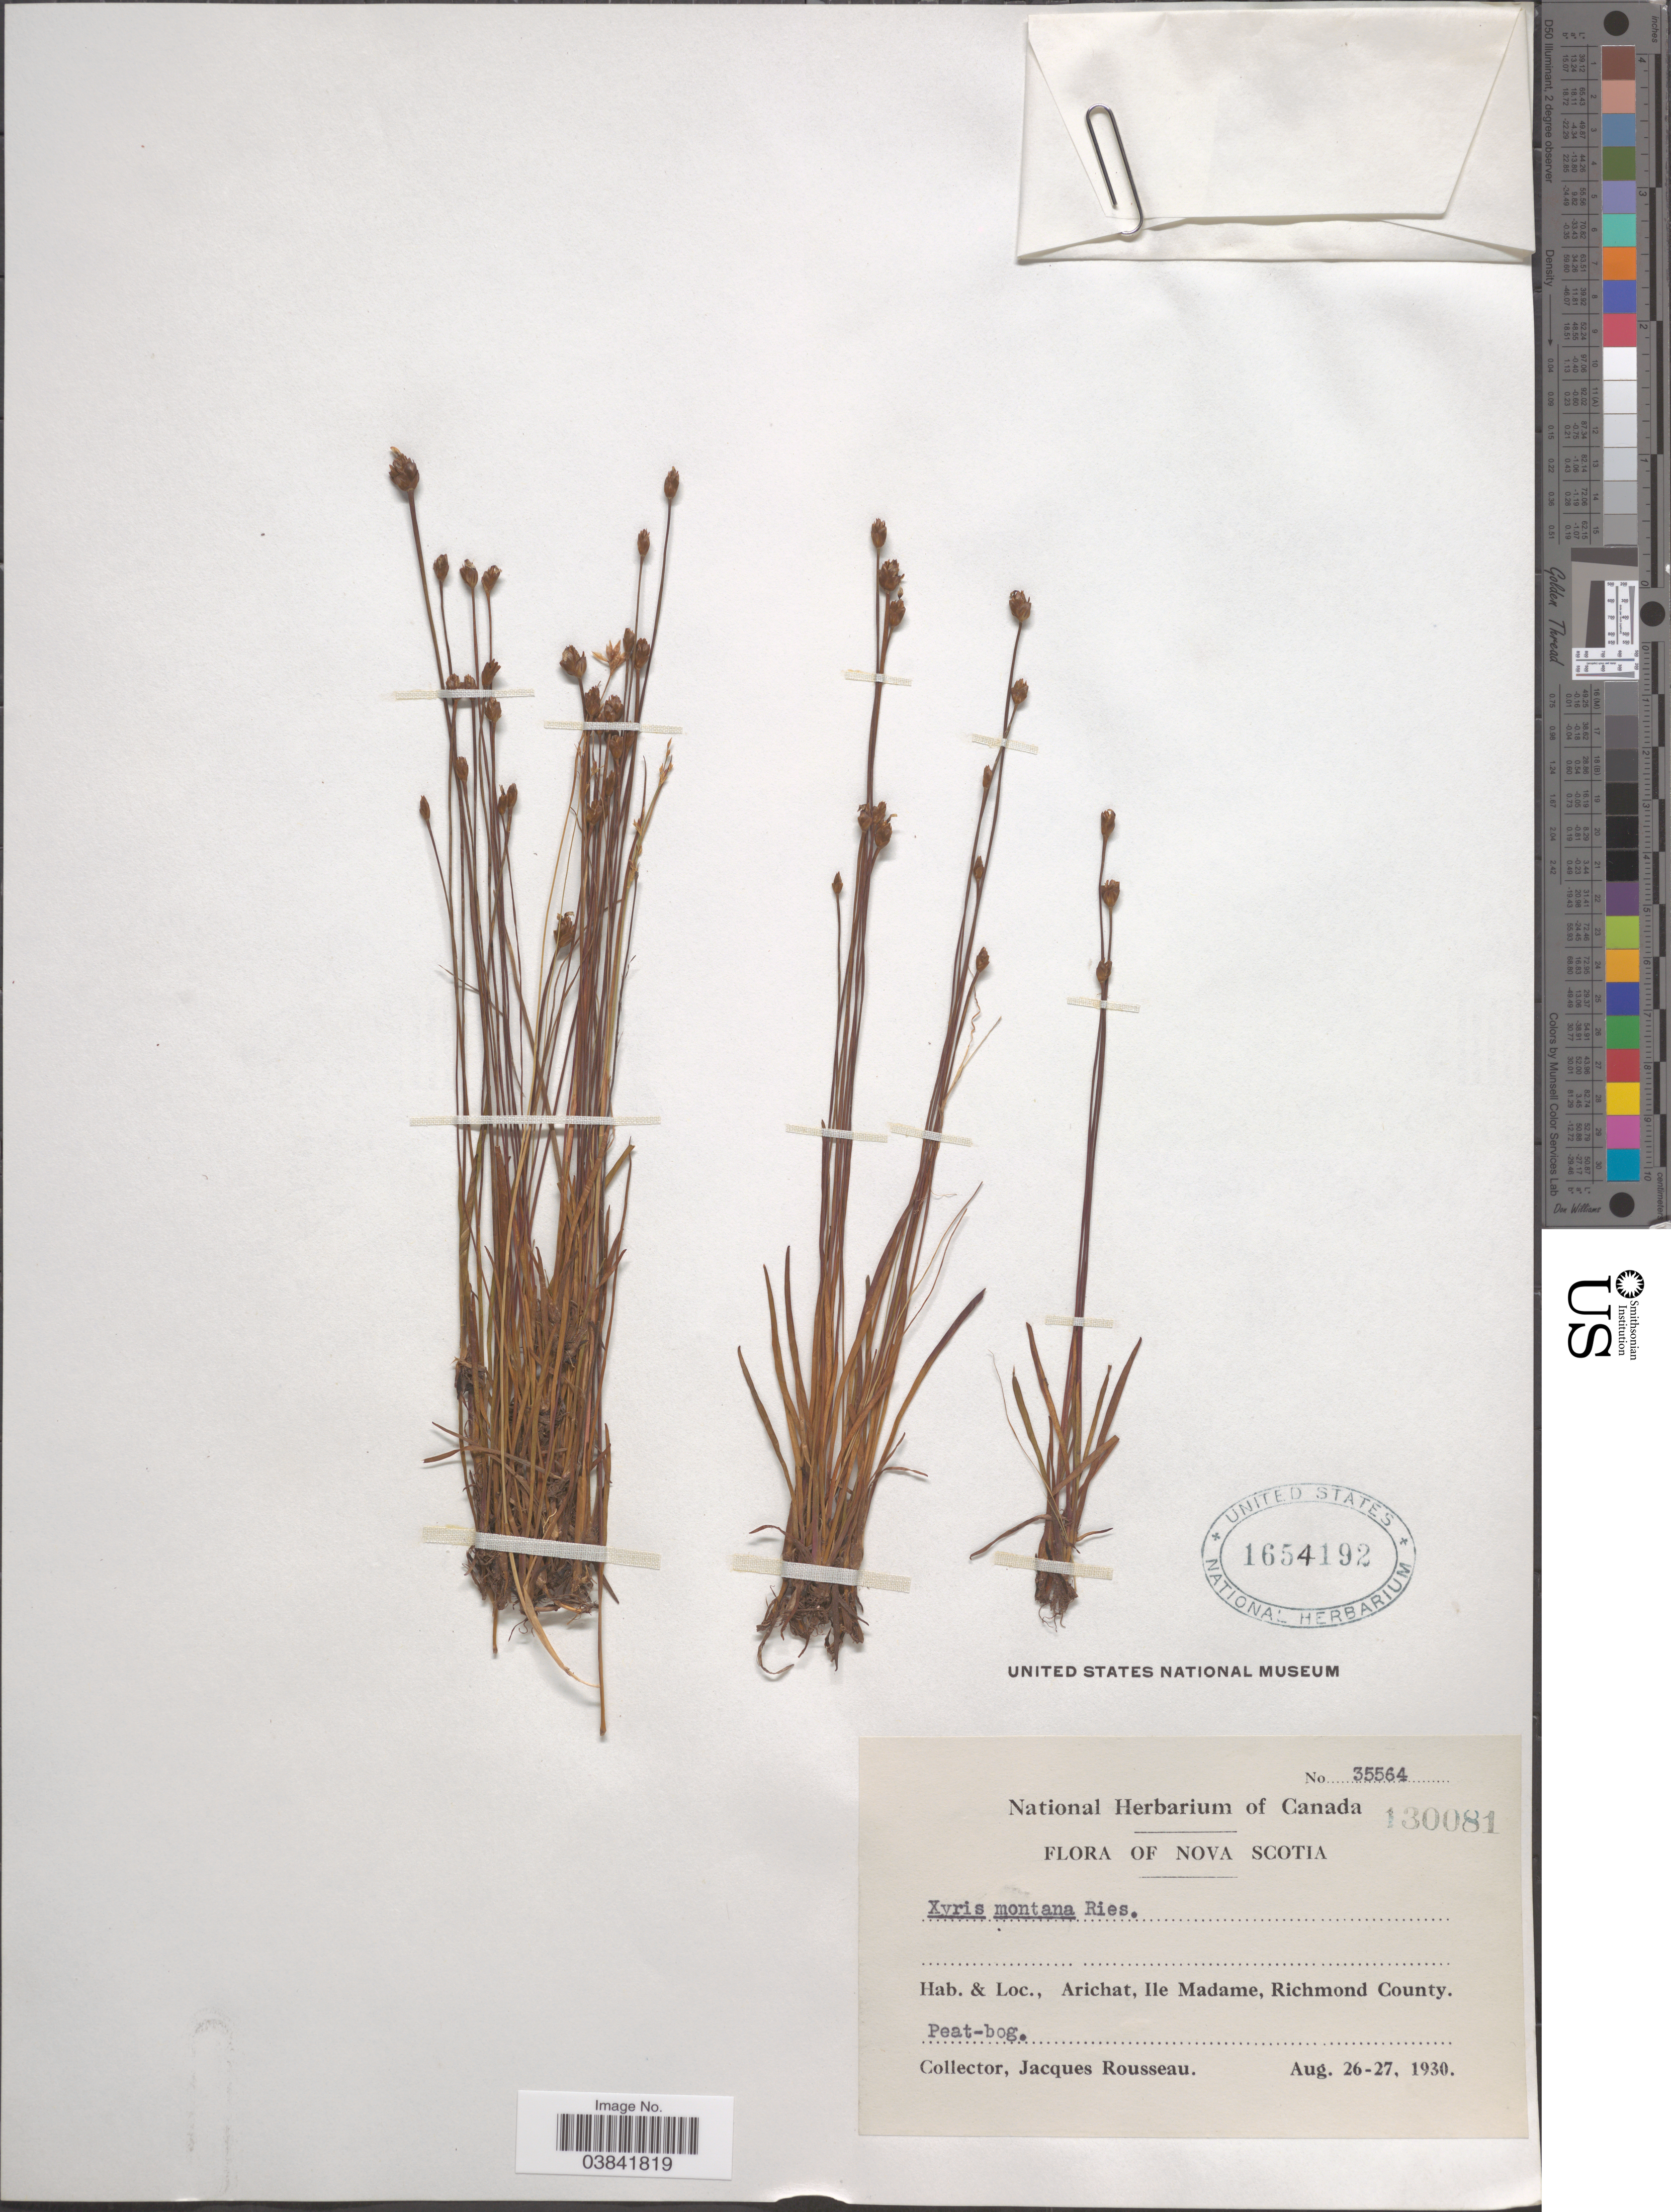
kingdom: Plantae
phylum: Tracheophyta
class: Liliopsida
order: Poales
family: Xyridaceae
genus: Xyris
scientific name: Xyris montana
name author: Ries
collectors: J. Rousseau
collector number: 35564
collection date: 1930-08-26/1930-08-27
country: Canada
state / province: Nova Scotia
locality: Arichat, Ile Madame, Richmond County.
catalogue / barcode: US 1654192